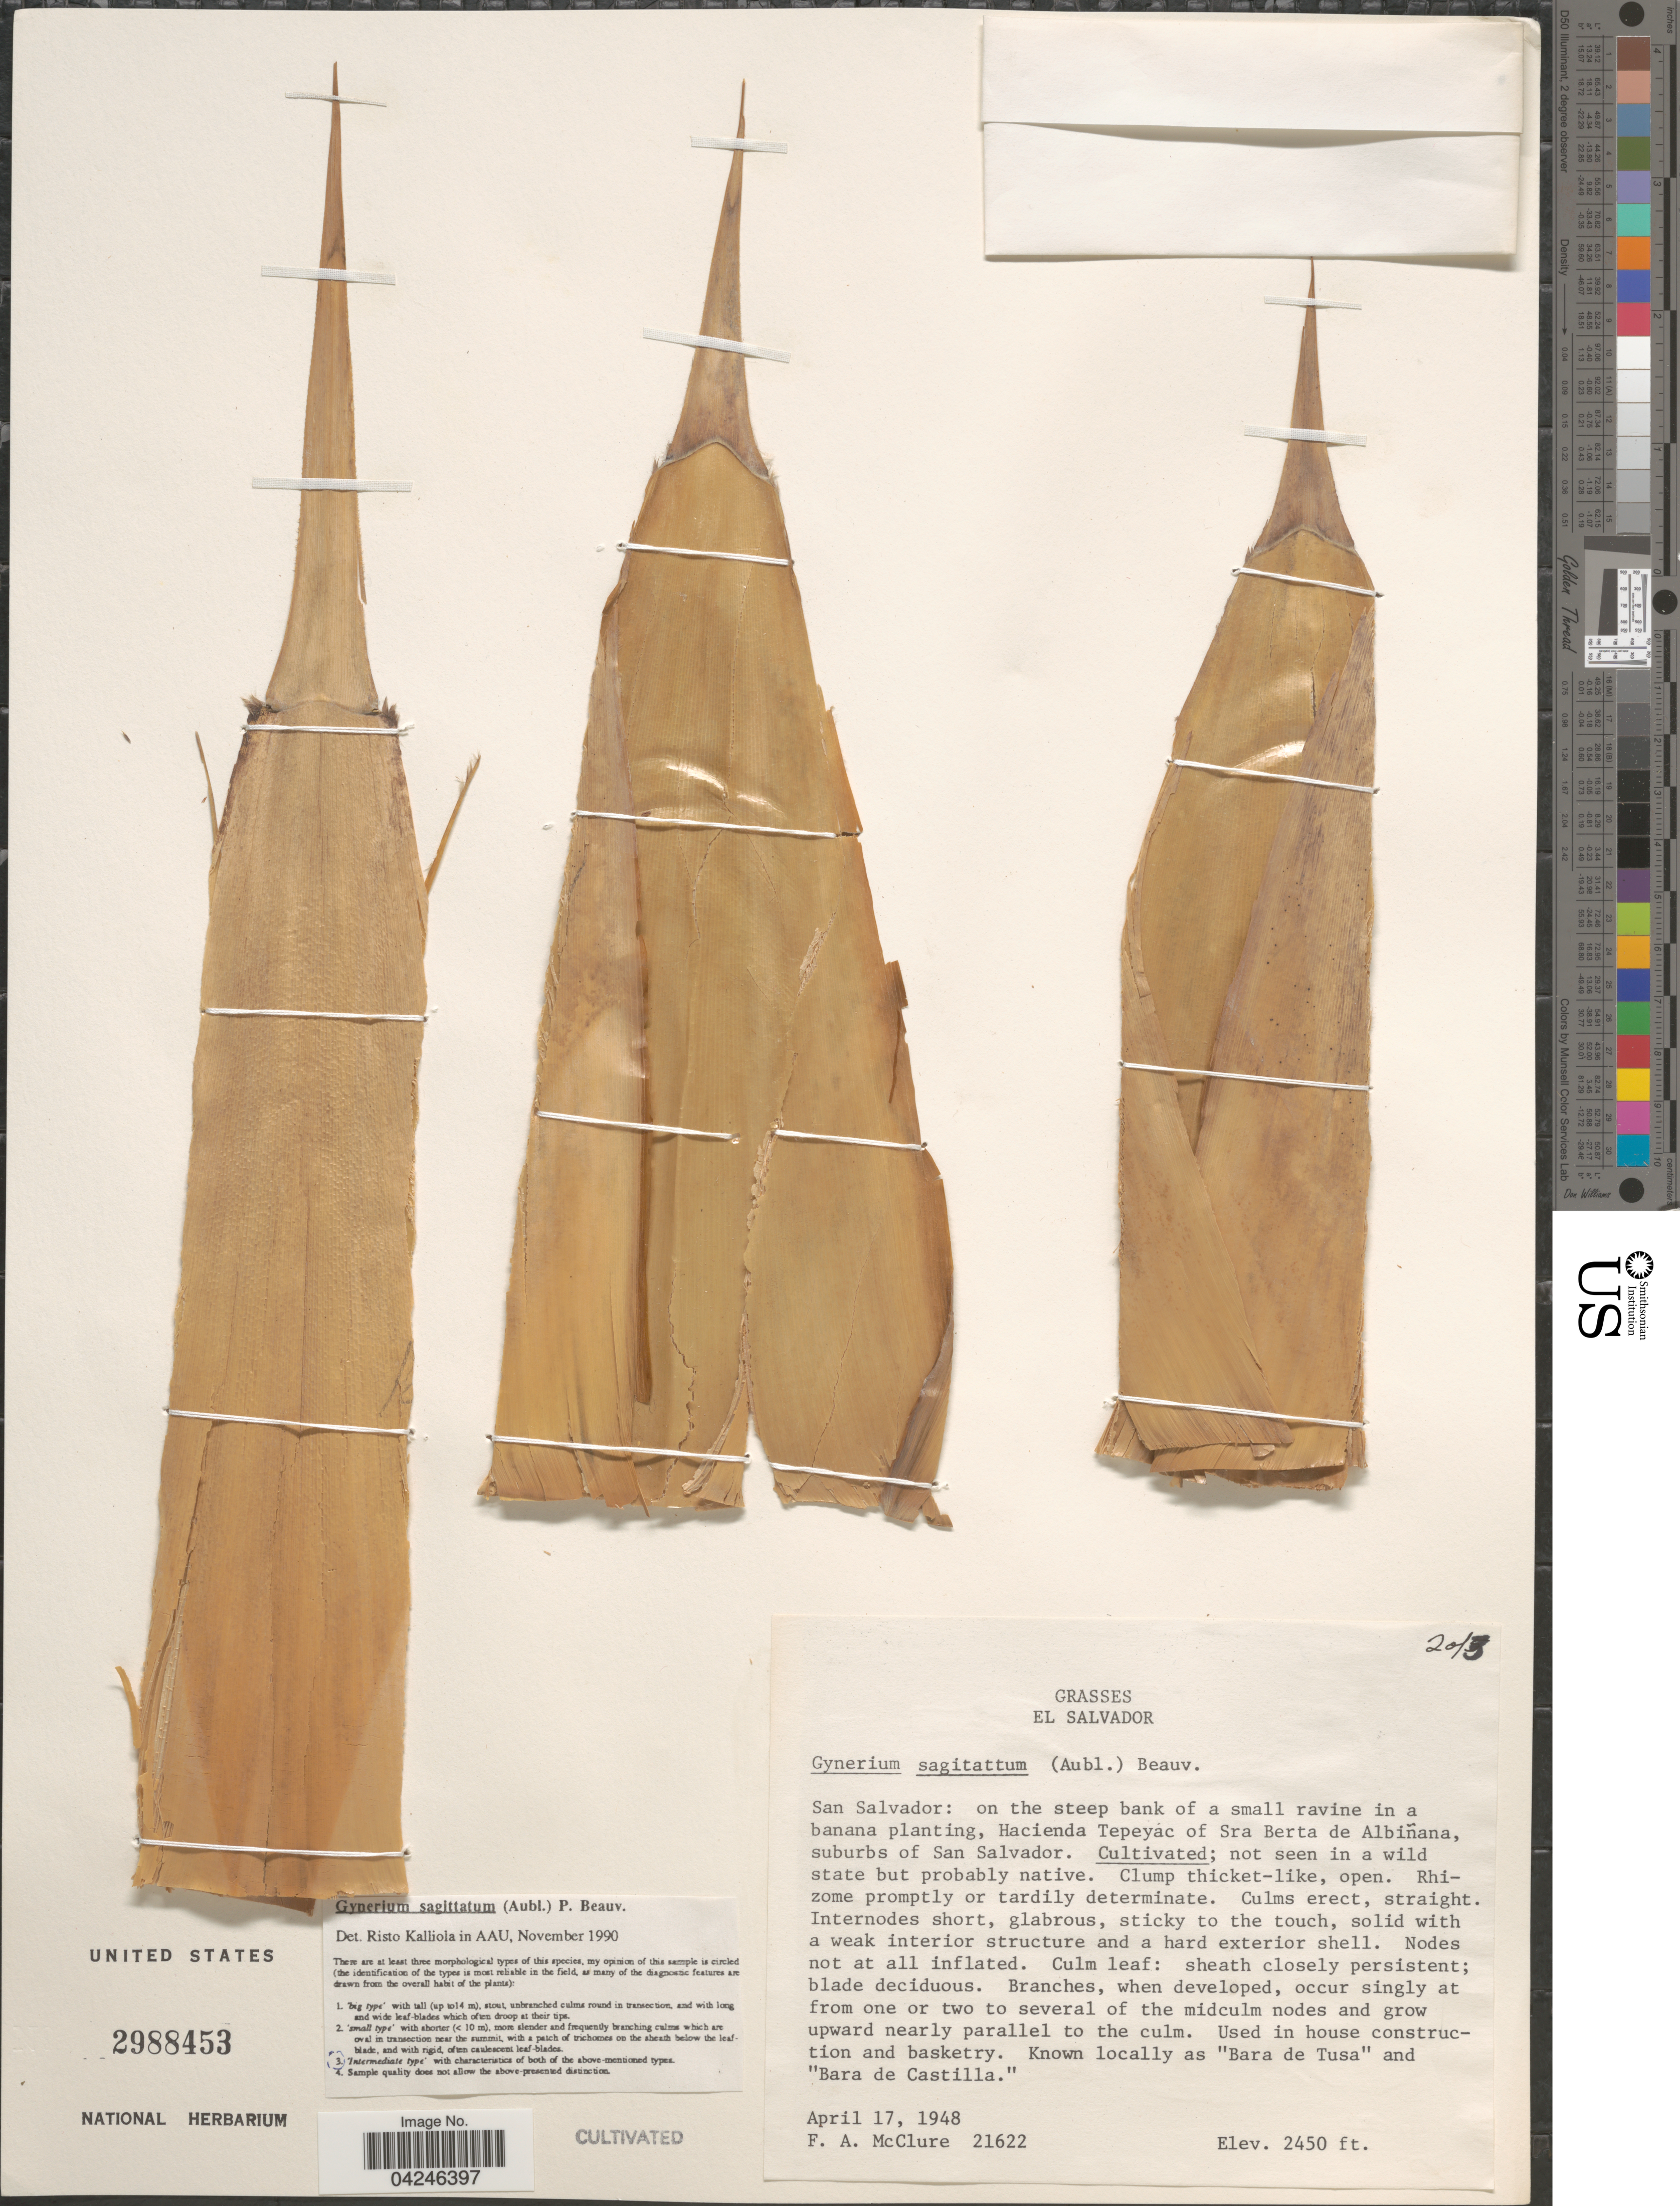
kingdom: Plantae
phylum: Tracheophyta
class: Liliopsida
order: Poales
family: Poaceae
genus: Gynerium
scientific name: Gynerium sagittatum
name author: (Aubl.) P. Beauv.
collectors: F. A. McClure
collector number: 21622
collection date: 1948-04-17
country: El Salvador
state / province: San Salvador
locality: On the steep bank of a small ravine in a banana planting, Hacienda Tepeyac of Sra Berta de Albiñana, suburbs of San Salvador.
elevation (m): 747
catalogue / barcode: US 2988453